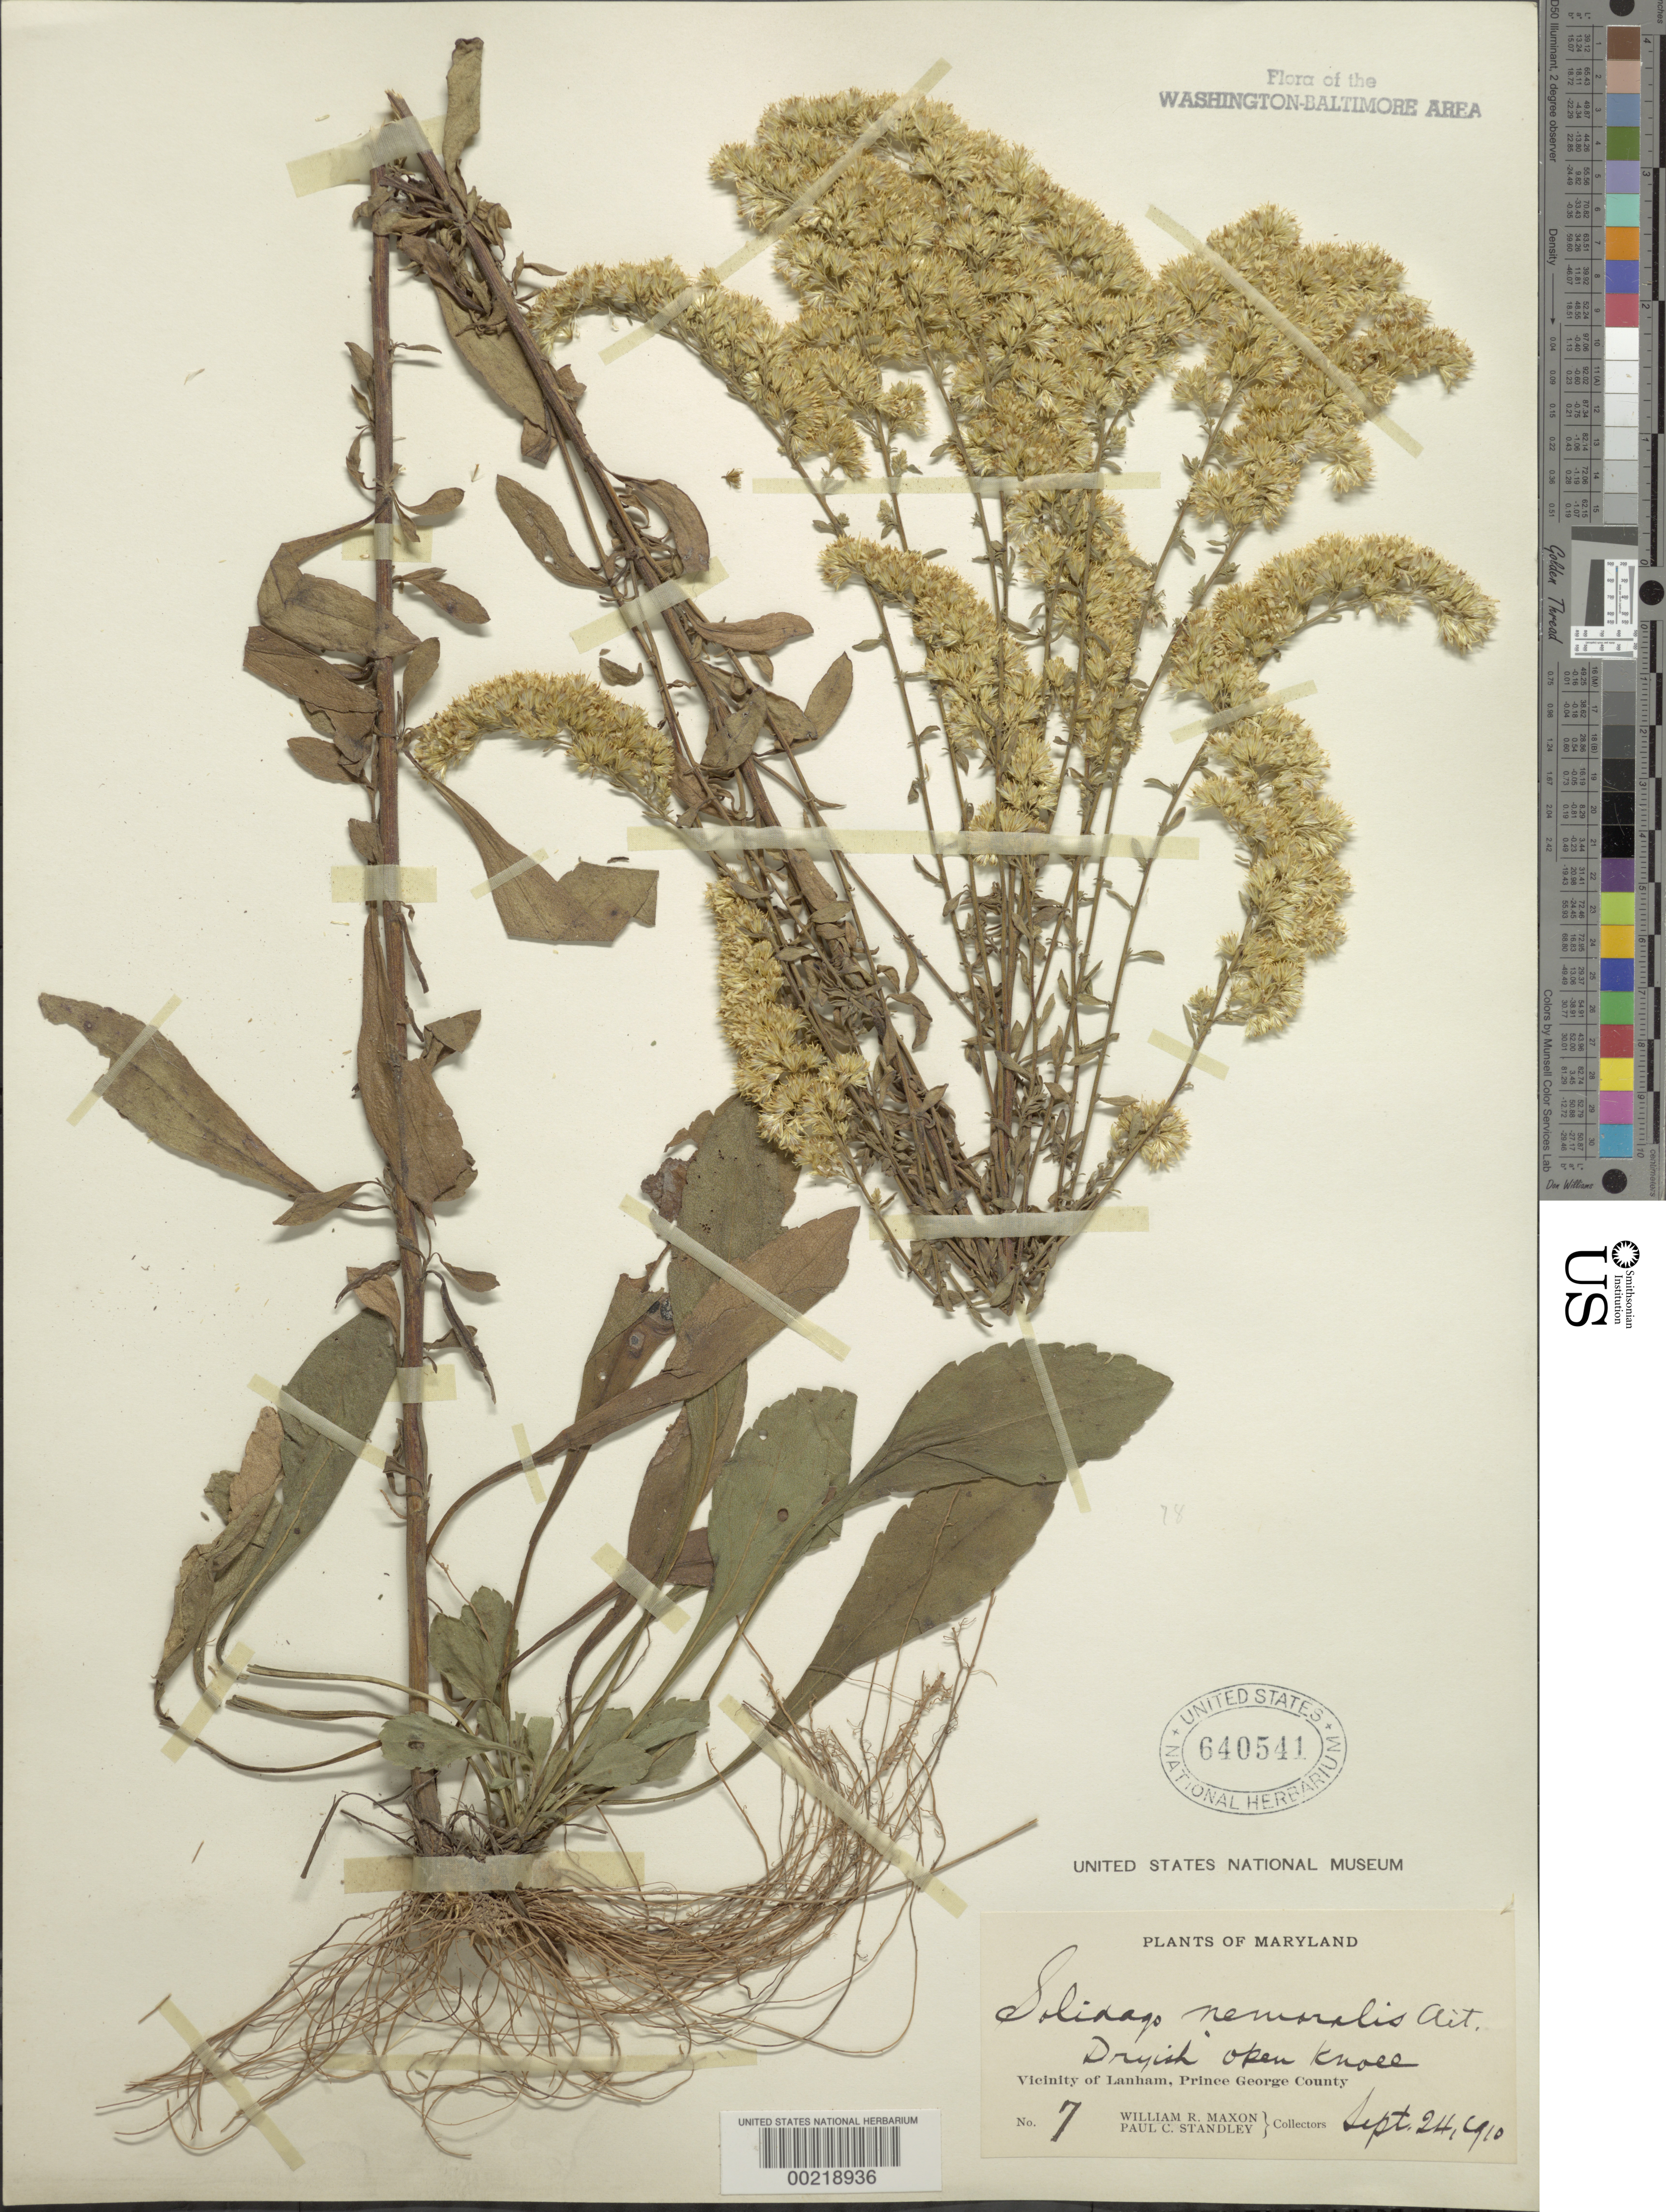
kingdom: Plantae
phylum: Tracheophyta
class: Magnoliopsida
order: Asterales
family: Asteraceae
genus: Solidago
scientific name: Solidago nemoralis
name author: Aiton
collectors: W. R. Maxon & P. C. Standley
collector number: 7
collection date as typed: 24 Sep 1910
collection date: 1910-09-24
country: United States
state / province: Maryland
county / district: Prince George's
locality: Lanham vicinity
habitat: Dryish open knoll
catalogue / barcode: US 640541